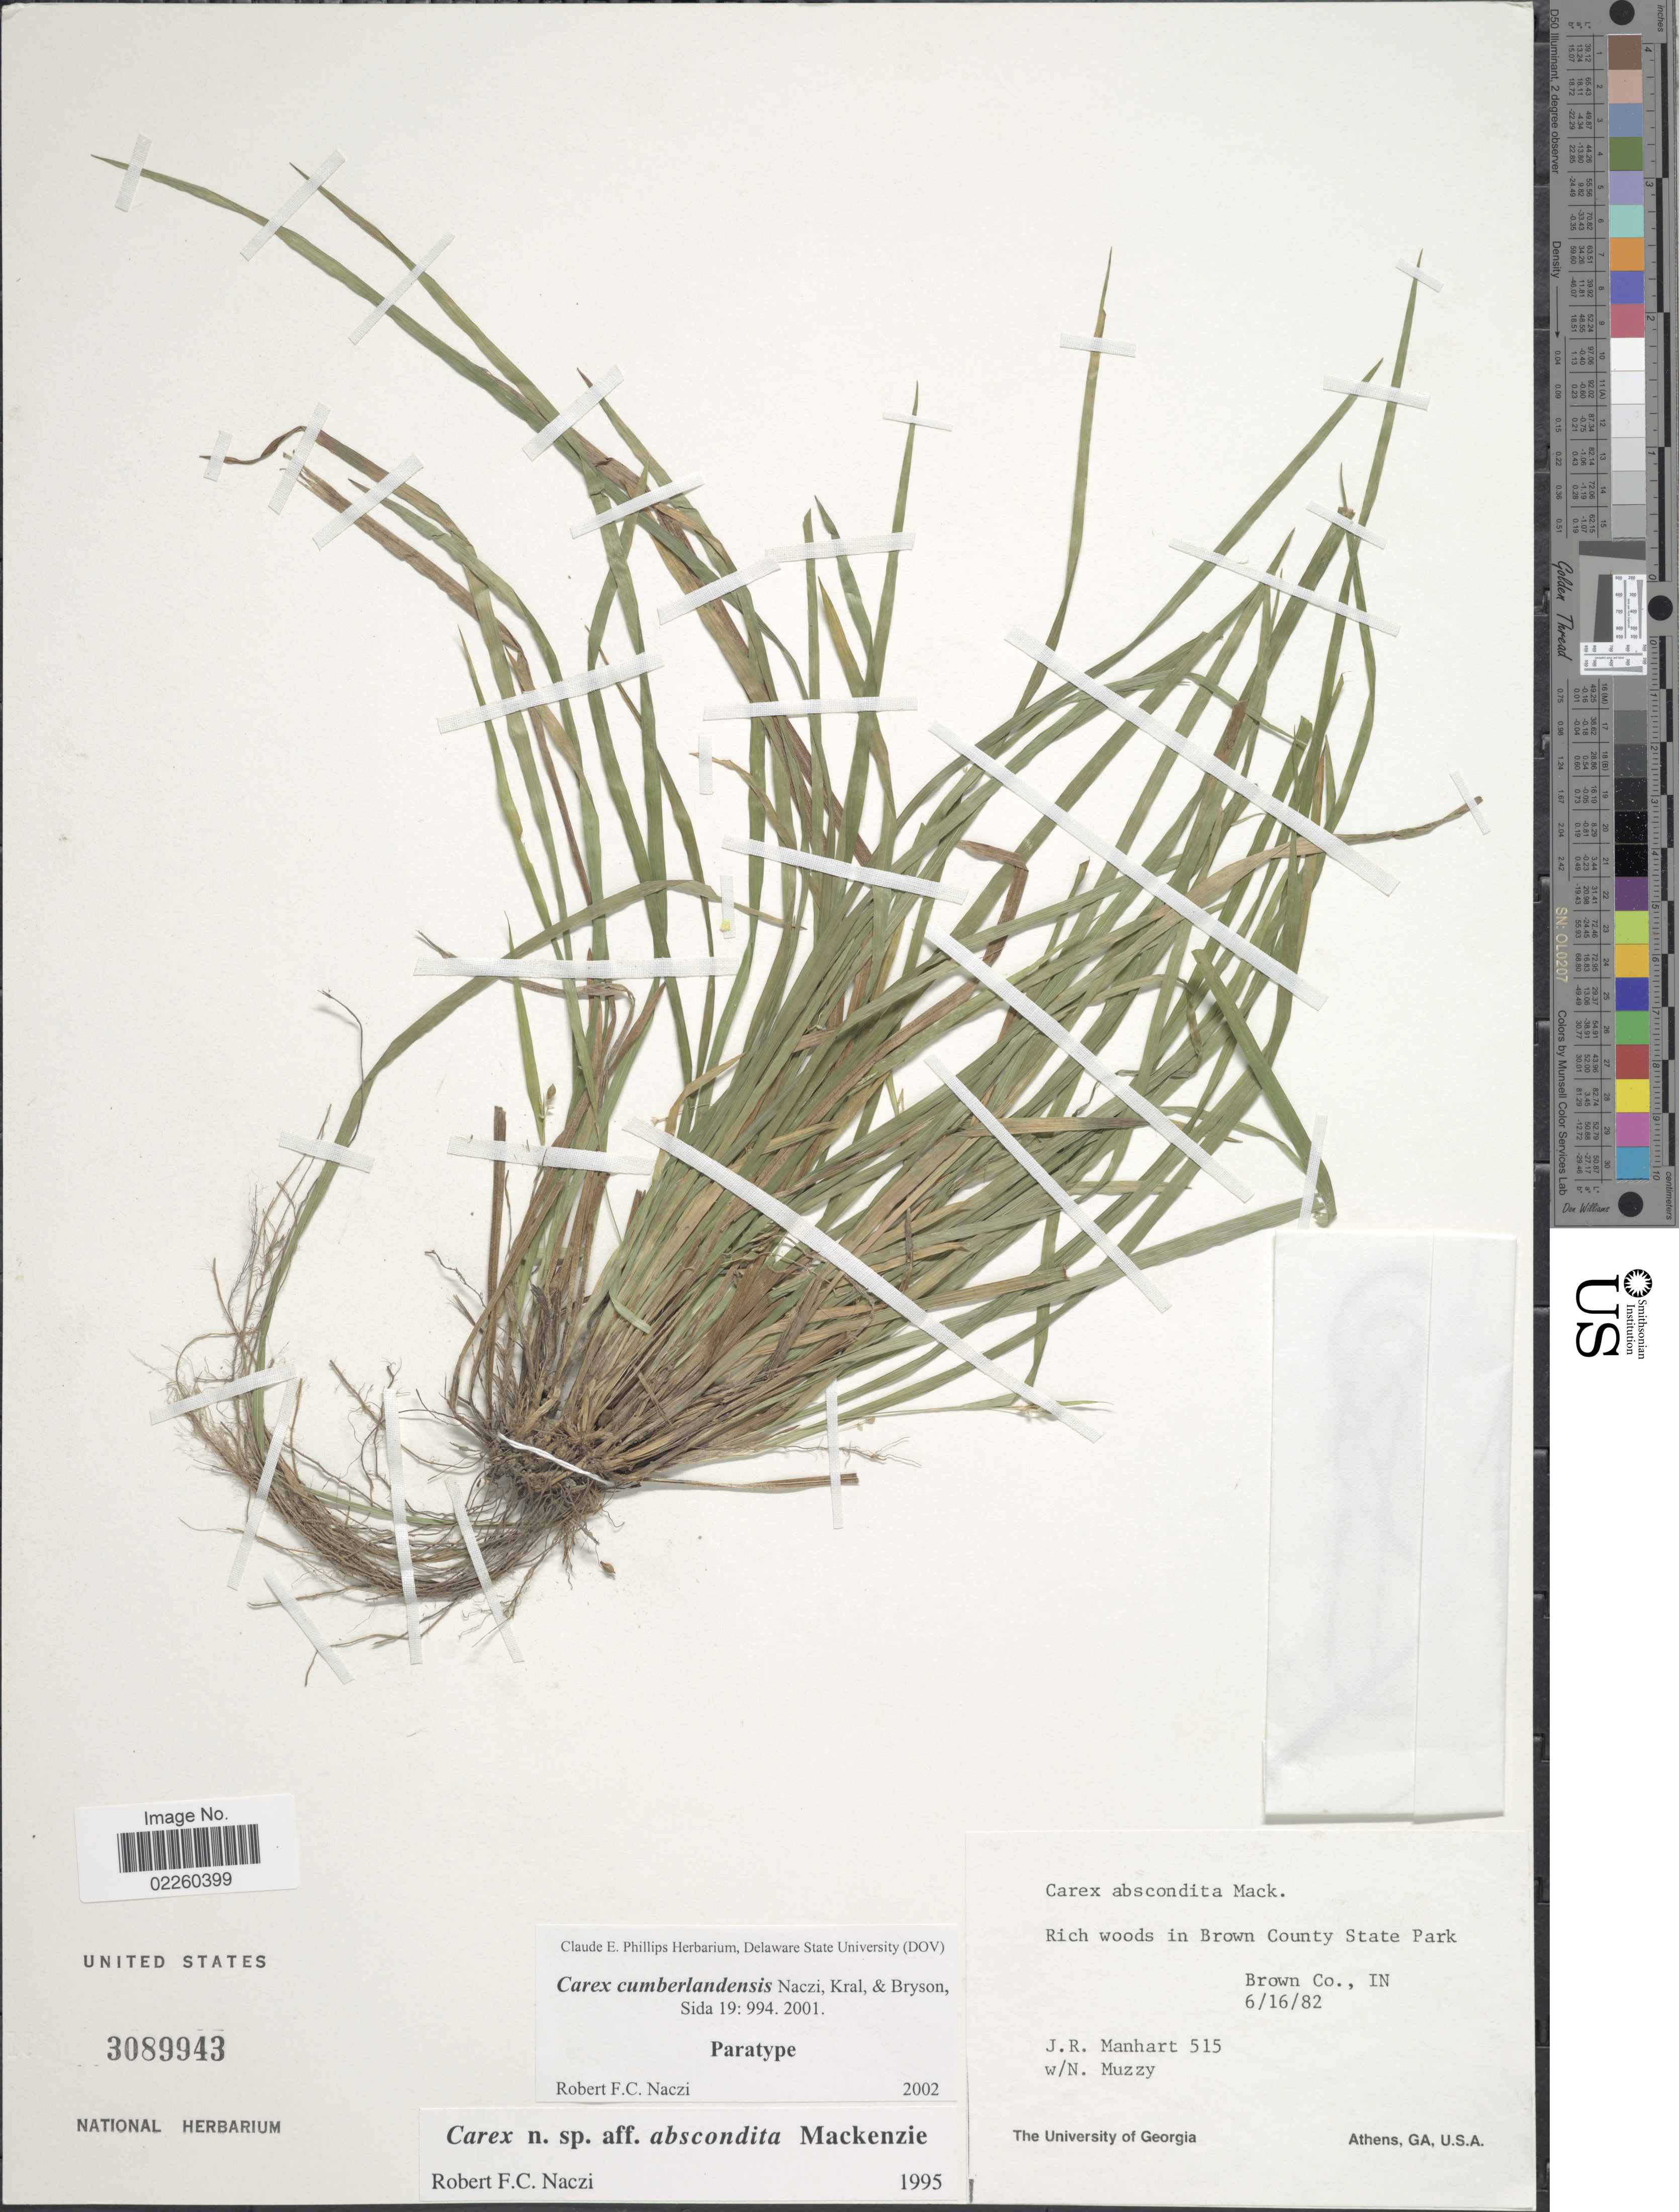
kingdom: Plantae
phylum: Tracheophyta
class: Liliopsida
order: Poales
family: Cyperaceae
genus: Carex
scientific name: Carex cumberlandensis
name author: Naczi & et al.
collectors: J. Manhart & N. Muzzy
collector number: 515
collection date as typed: Transcribed d/m/y: 16/6/82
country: United States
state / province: Indiana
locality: Rich woods in Brown County State Park, Brown Co.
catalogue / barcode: US 3089943